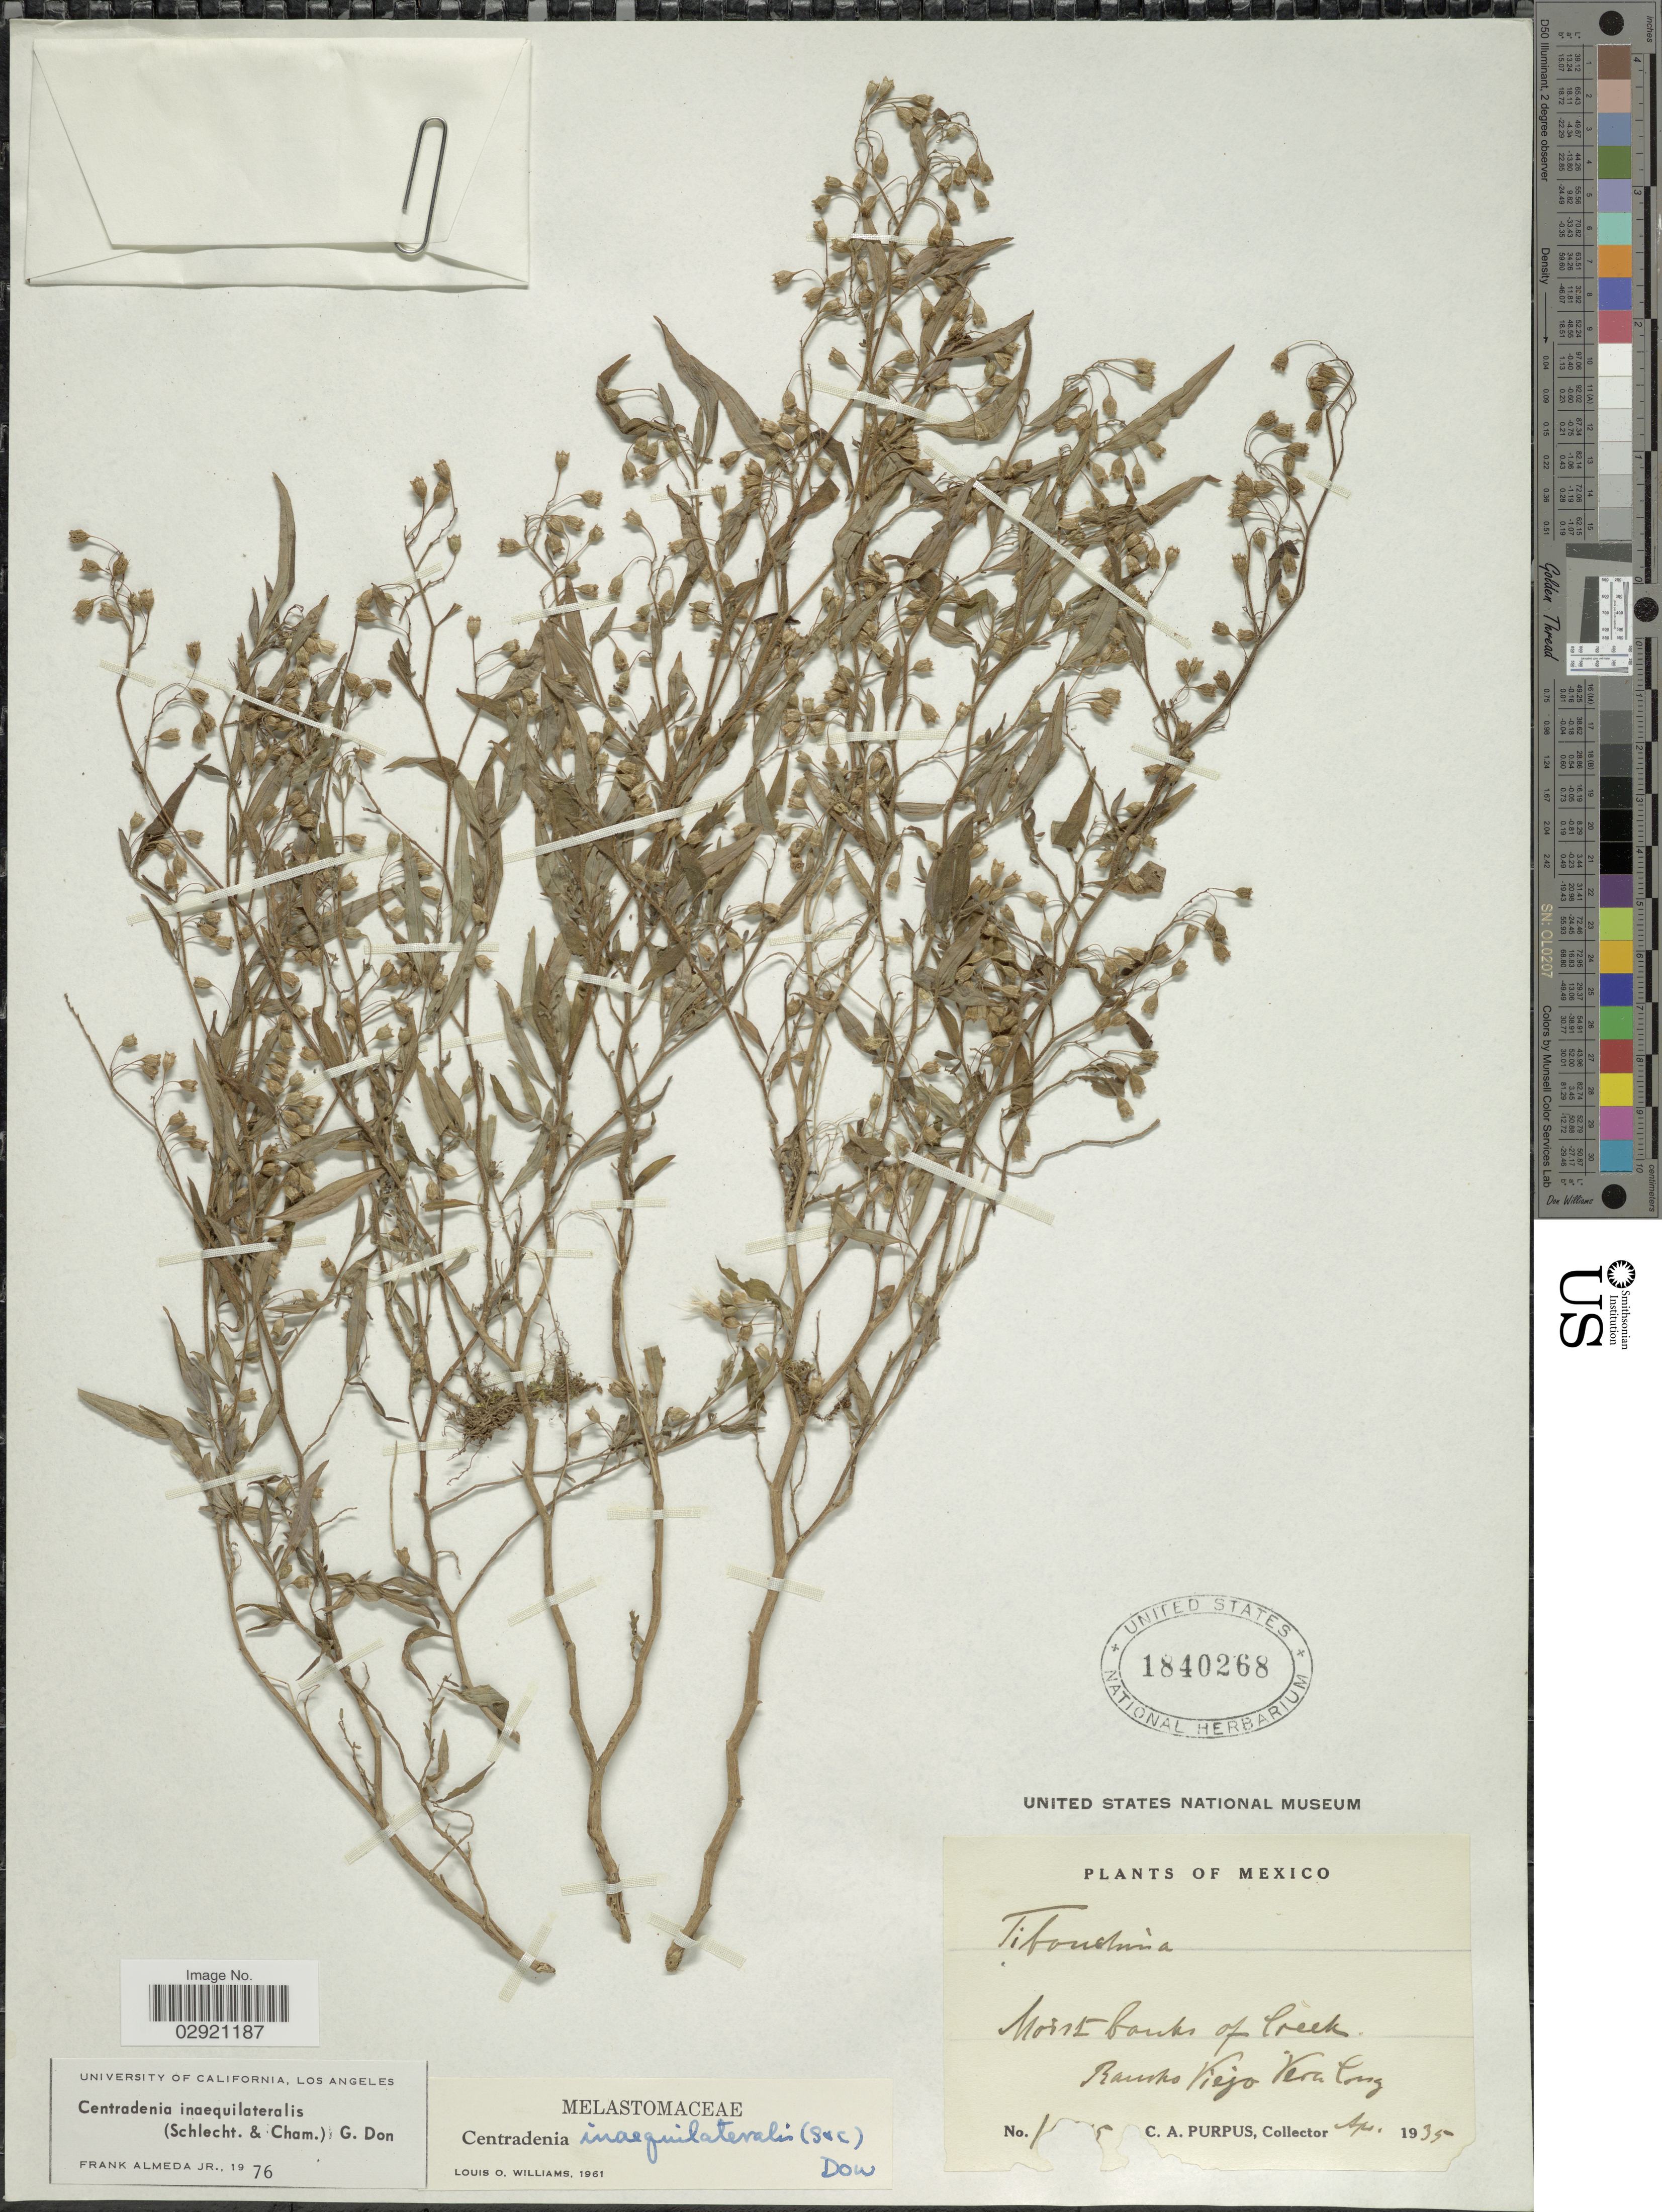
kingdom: Plantae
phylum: Tracheophyta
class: Magnoliopsida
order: Myrtales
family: Melastomataceae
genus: Centradenia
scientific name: Centradenia inaequilateralis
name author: (Gleason) G. Don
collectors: C. A. Purpus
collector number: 1!5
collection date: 1935-04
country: Mexico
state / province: Veracruz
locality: Rancho Viejo Vera Cruz.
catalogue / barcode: US 1840268